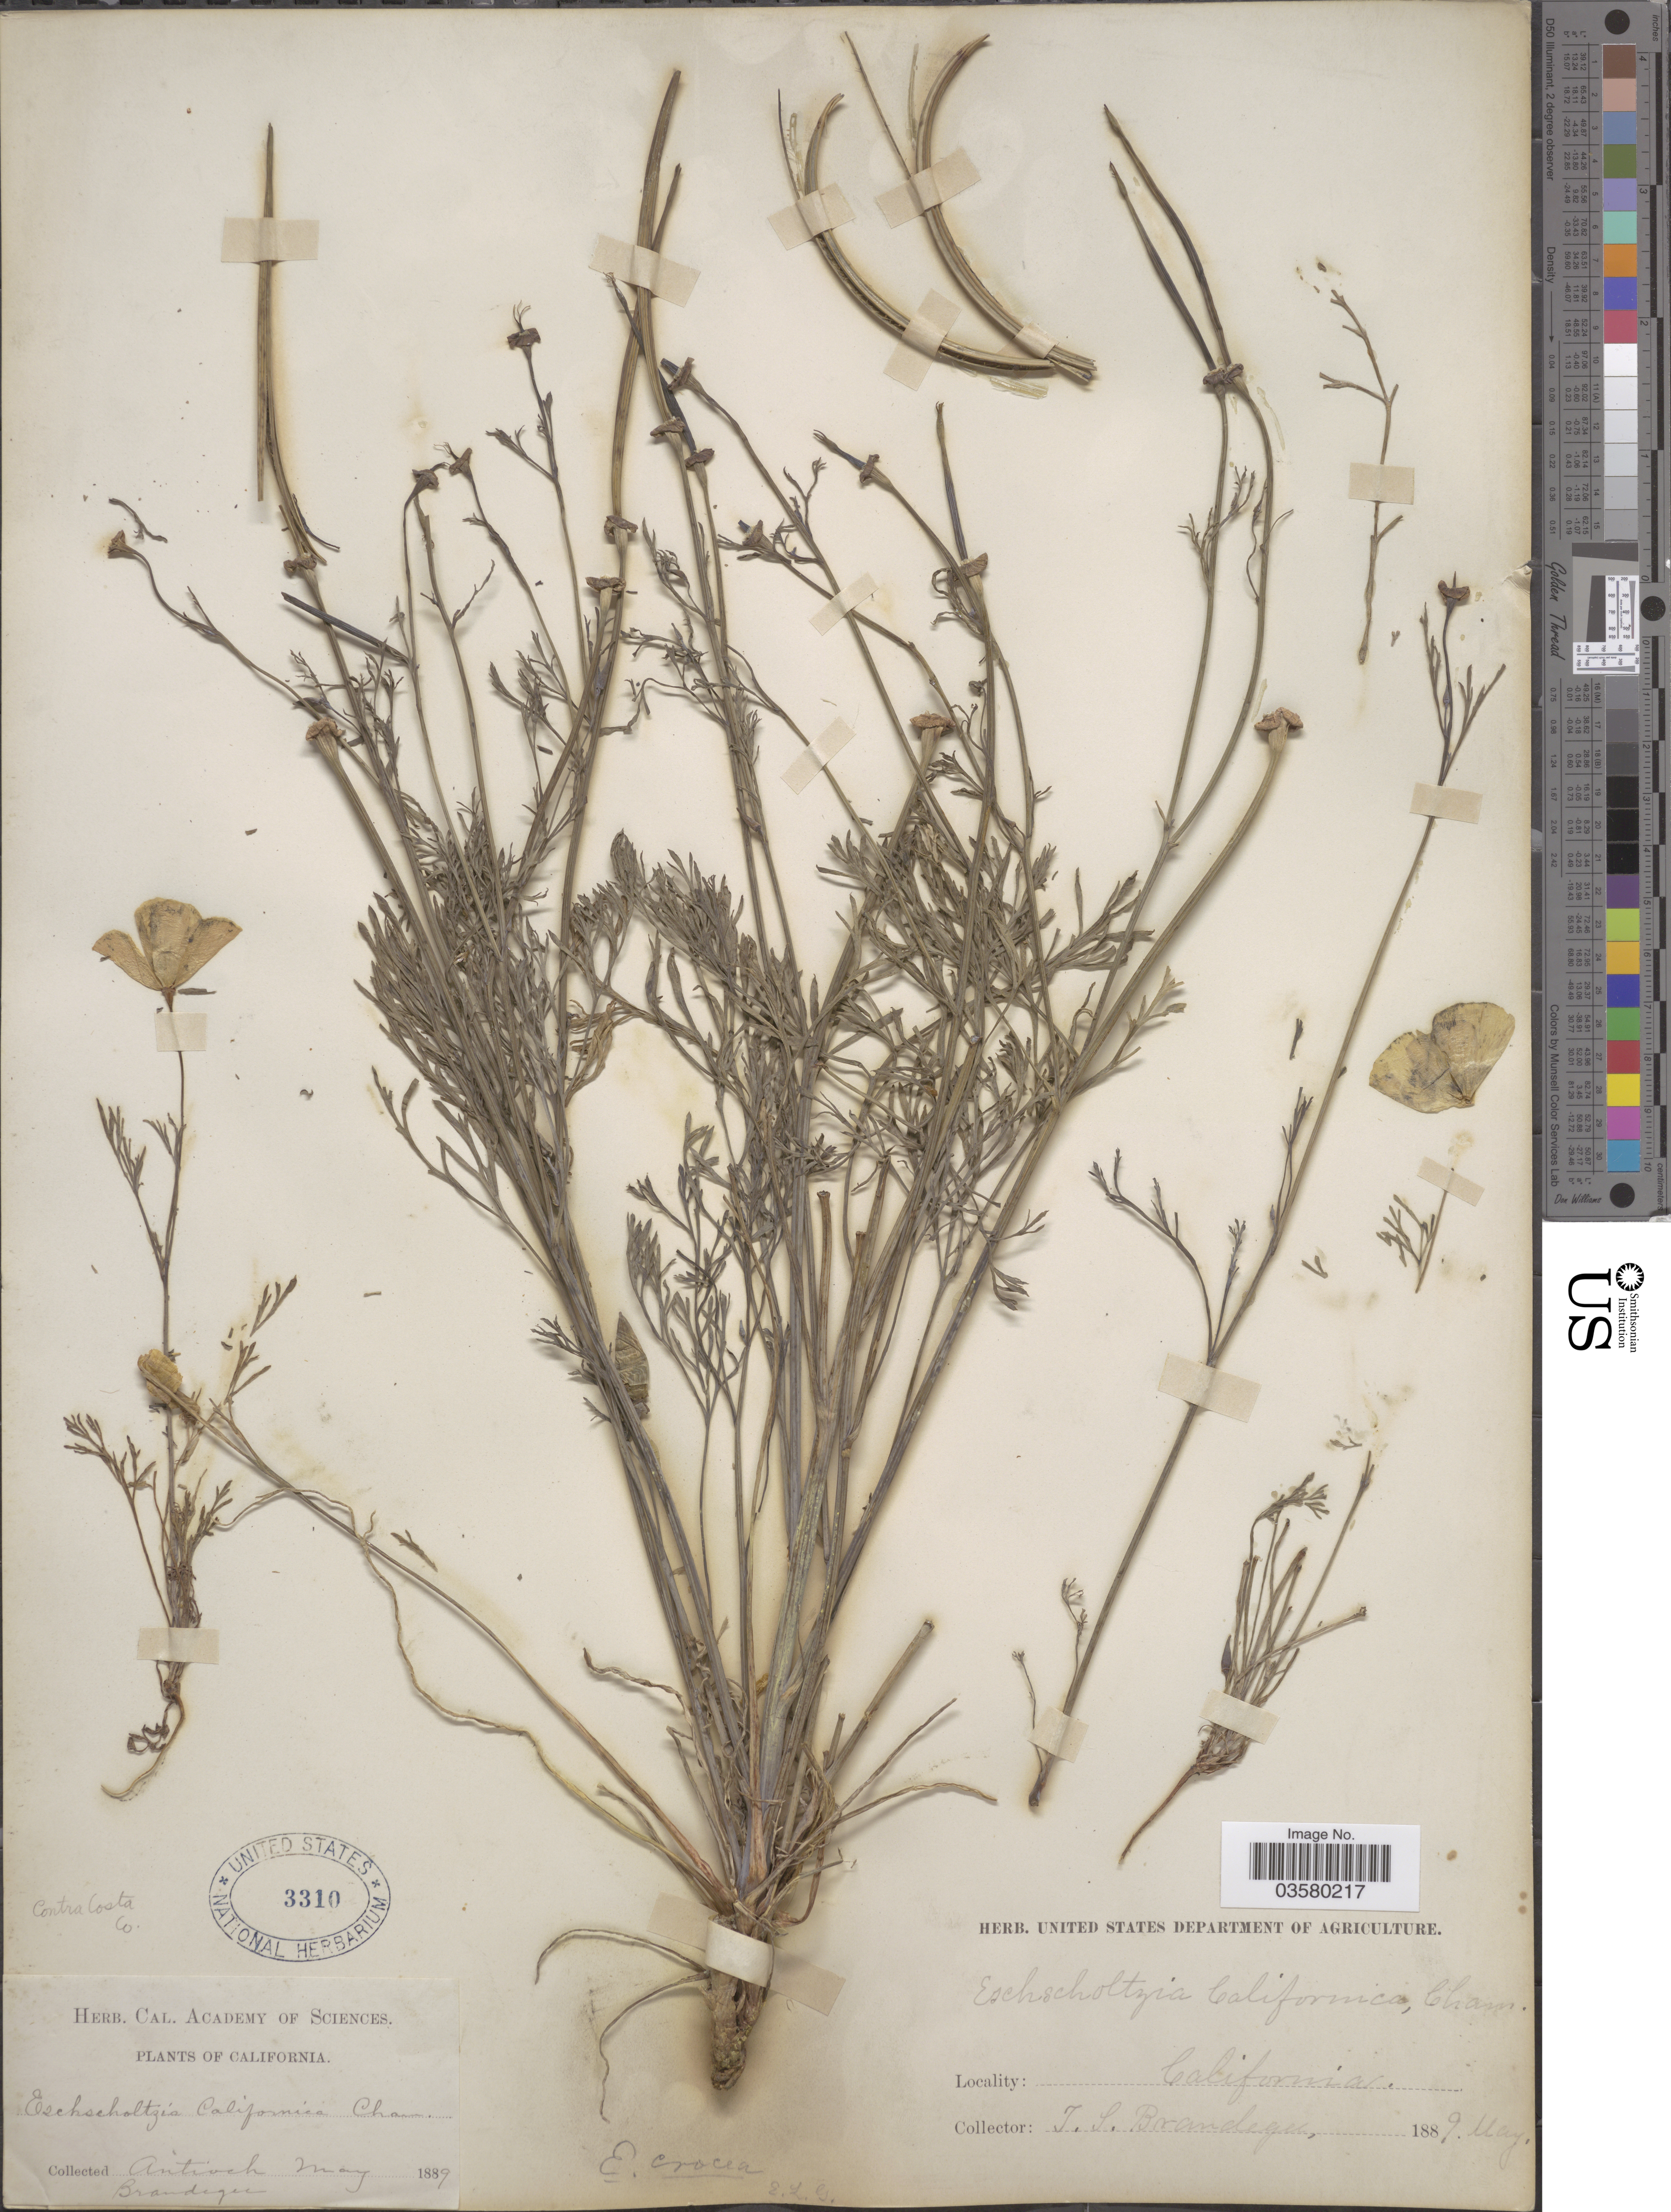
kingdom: Plantae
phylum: Tracheophyta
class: Magnoliopsida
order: Ranunculales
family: Papaveraceae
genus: Eschscholzia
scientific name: Eschscholzia californica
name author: Cham.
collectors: T. S. Brandegee (herbarium)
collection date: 1889-05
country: United States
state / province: California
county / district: Contra Costa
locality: Antioch. Contra Costa Co.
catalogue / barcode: US 3310